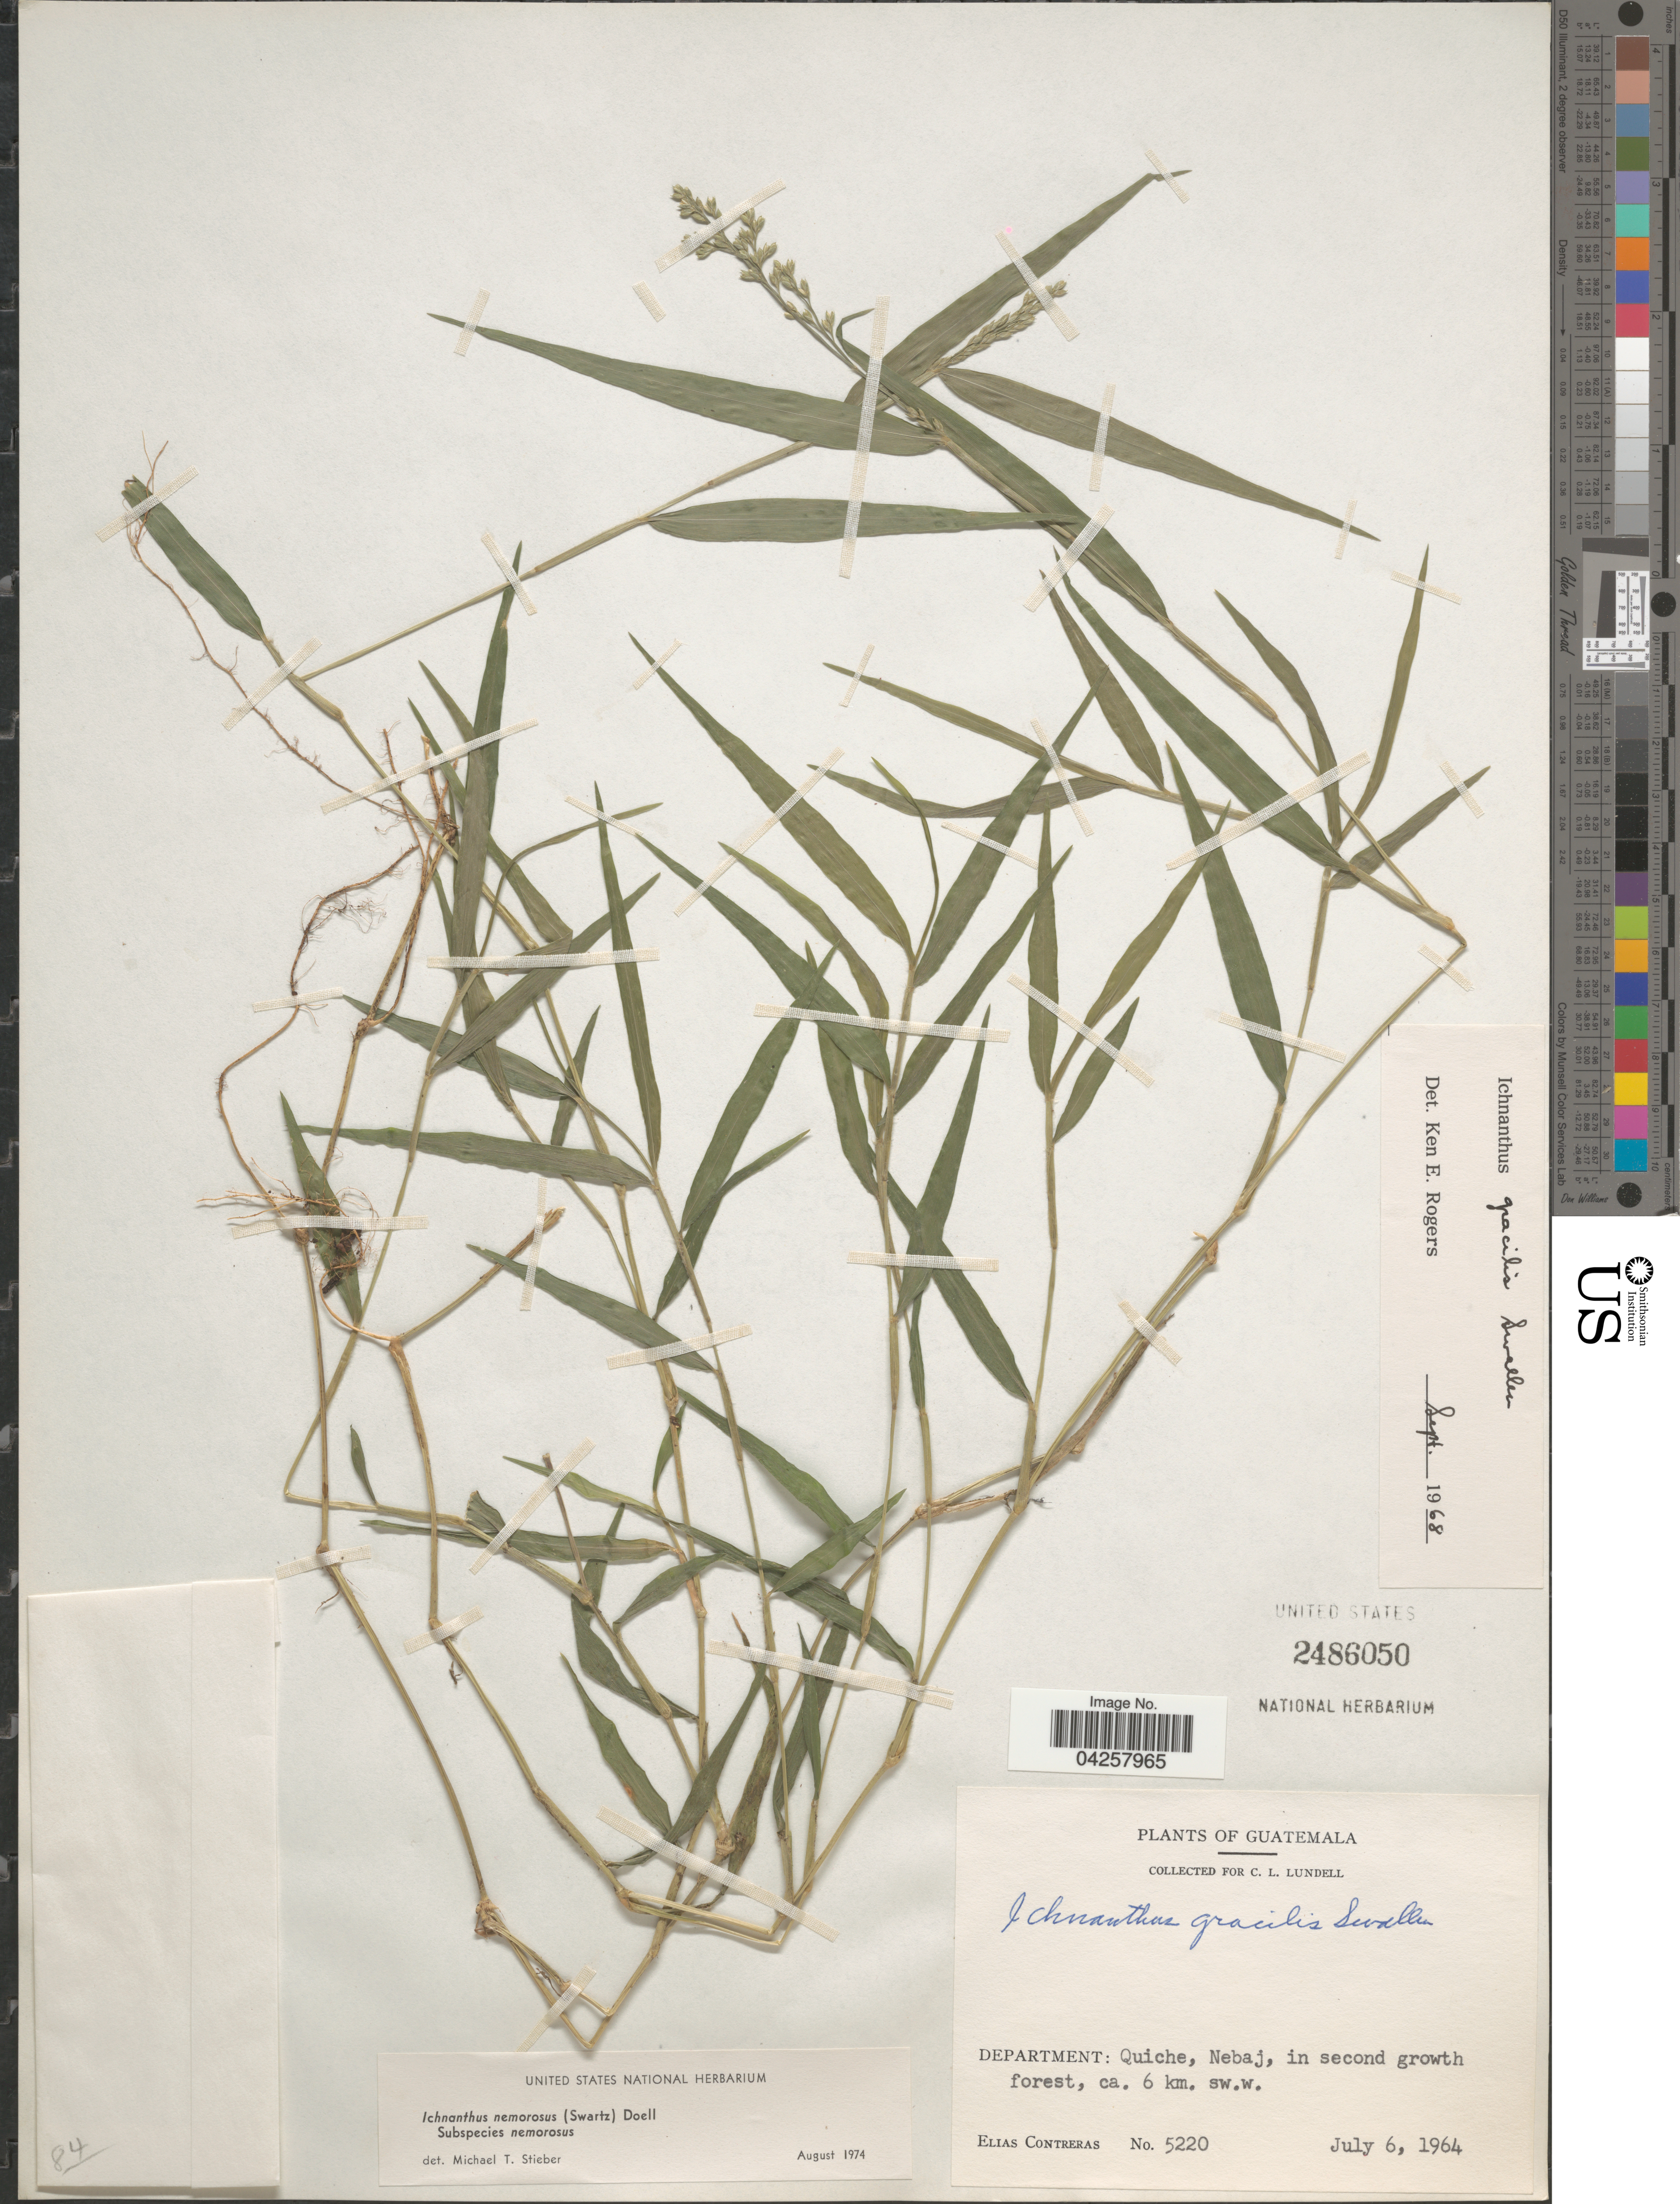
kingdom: Plantae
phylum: Tracheophyta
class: Liliopsida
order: Poales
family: Poaceae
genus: Hildaea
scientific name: Hildaea nemorosa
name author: (Sw.) C. Silva & R.P. Oliveira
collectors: E. Contreras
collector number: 5220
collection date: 1964-07-06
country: Guatemala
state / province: El Quiche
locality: Department: Quiche, Nebaj, in second growth forest, ca. 6 km. sw.w.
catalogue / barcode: US 2486050